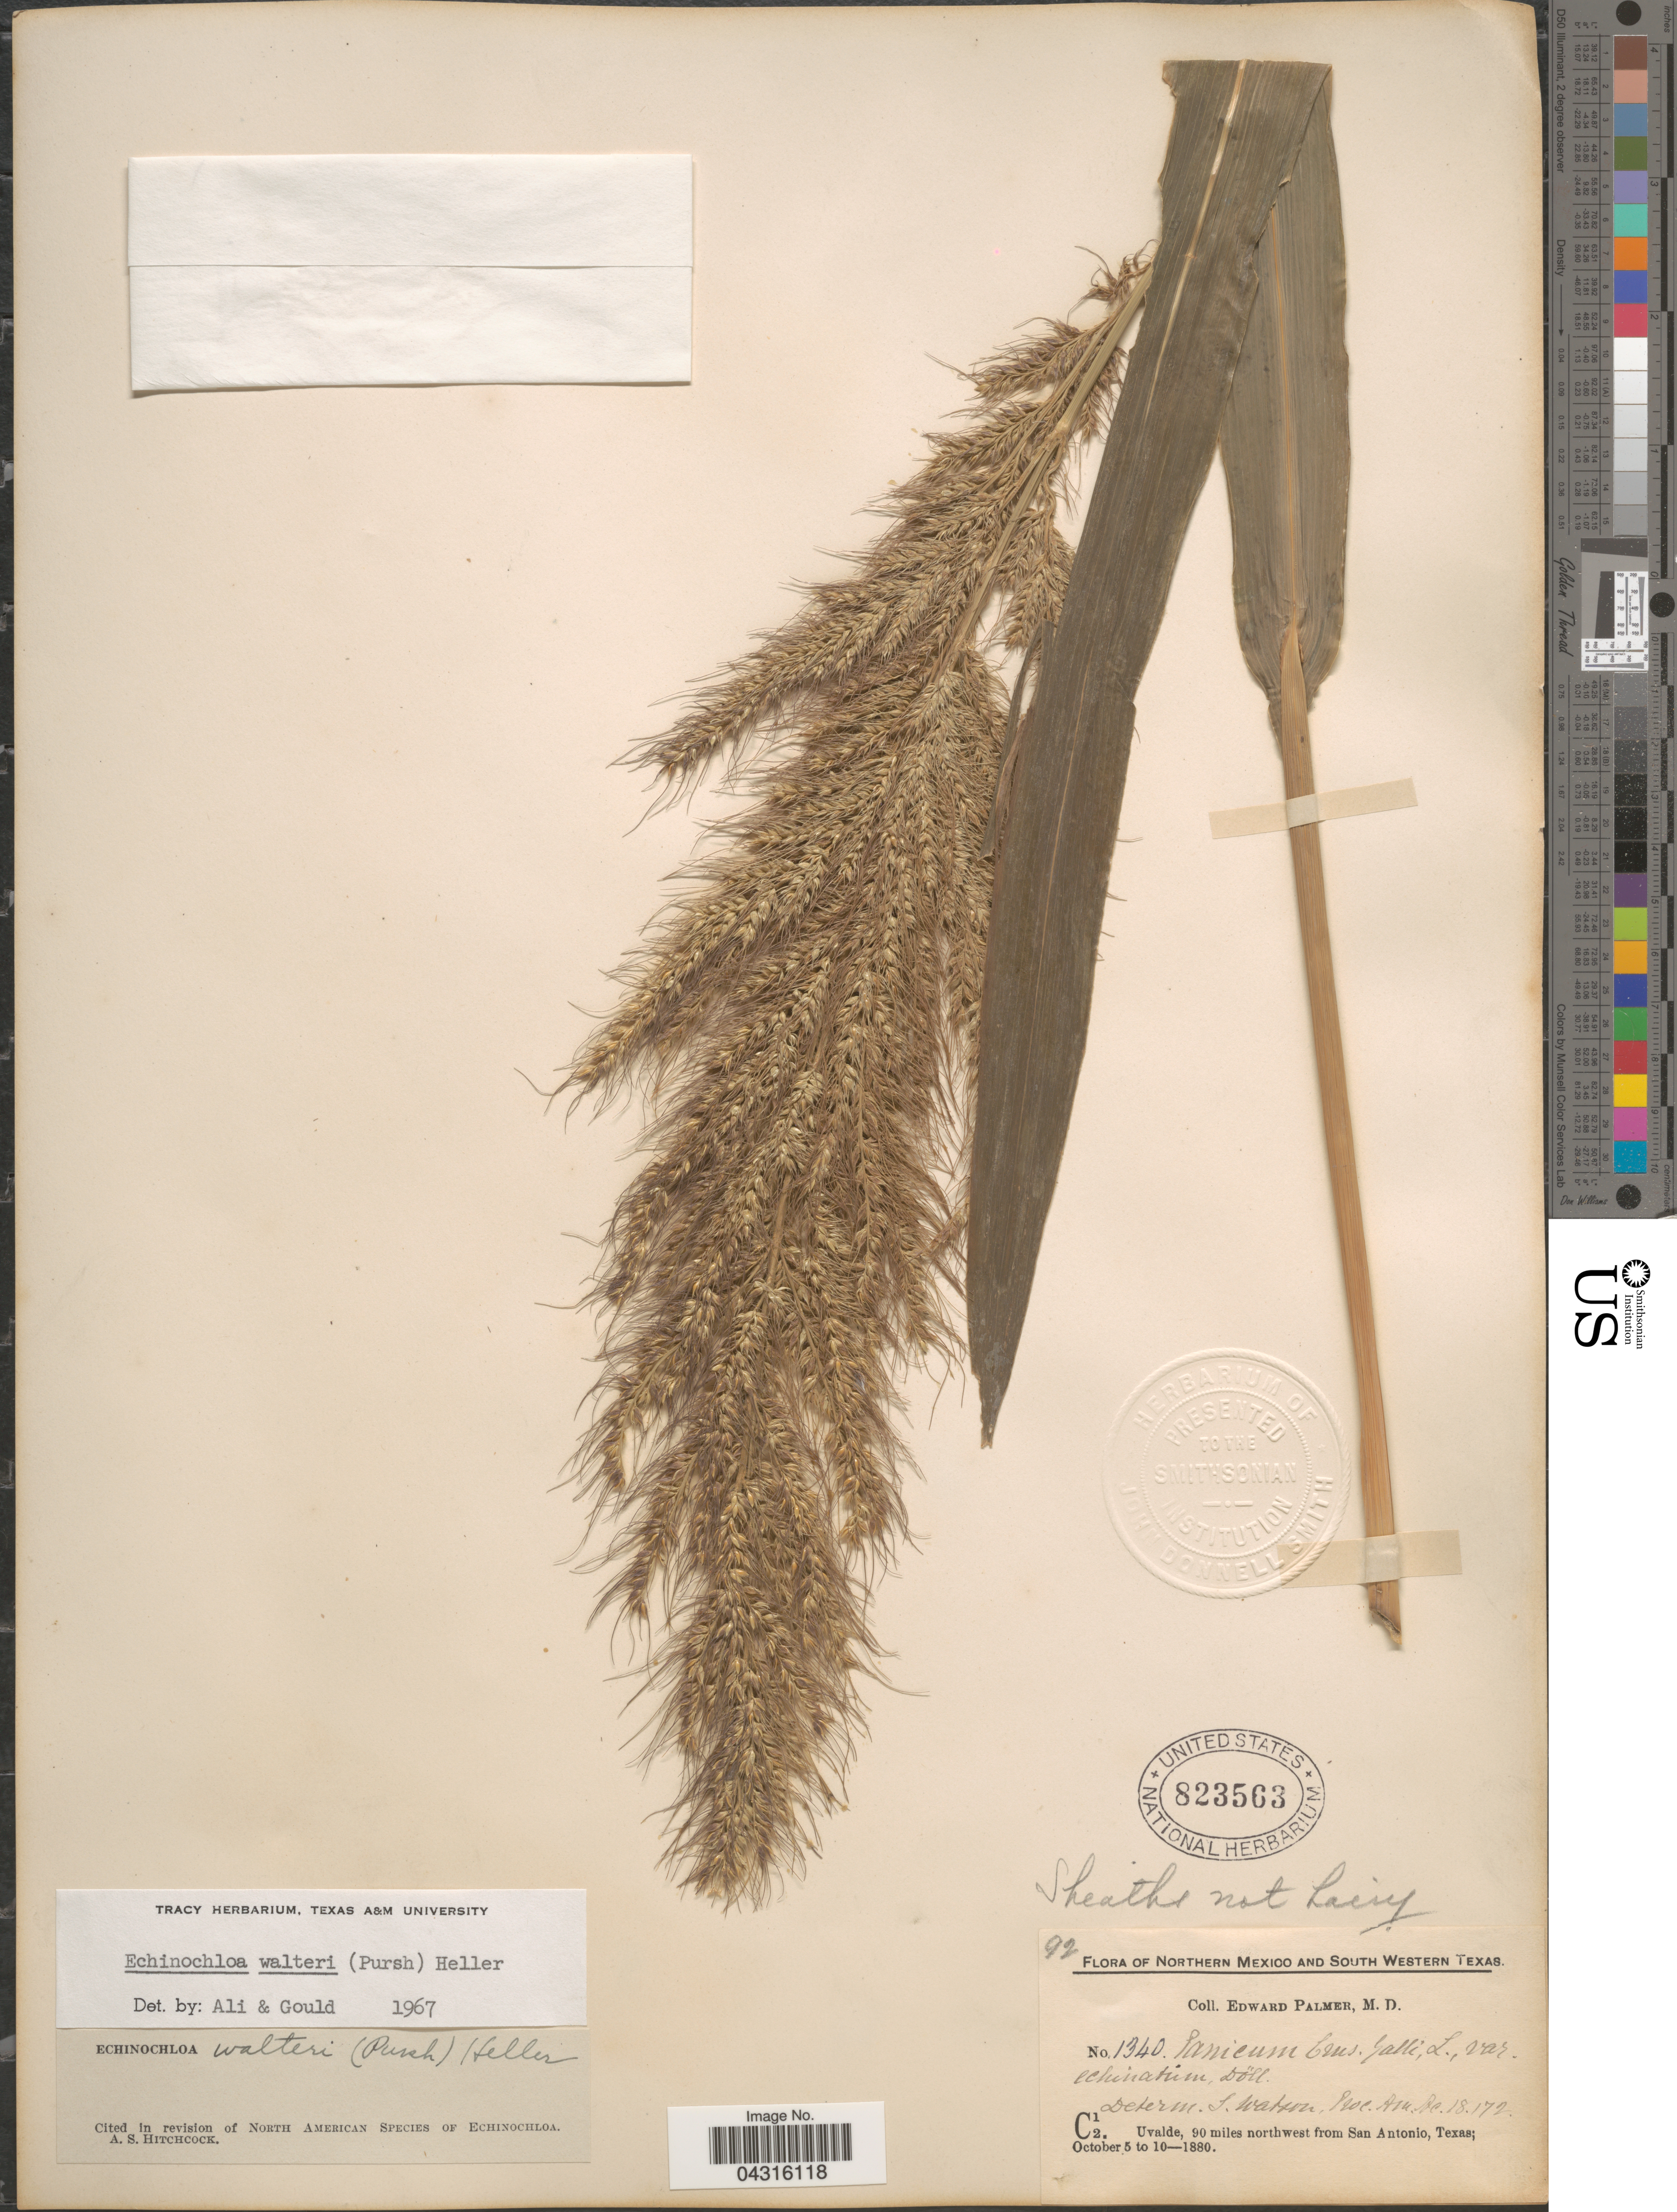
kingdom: Plantae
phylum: Tracheophyta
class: Liliopsida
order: Poales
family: Poaceae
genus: Echinochloa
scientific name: Echinochloa walteri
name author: (Pursh) A. Heller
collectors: E. Palmer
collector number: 1340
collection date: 1880-10-05/1880-10-10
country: United States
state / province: Texas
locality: South Western Texas. Uvalde, 90 miles northwest from San Antonio.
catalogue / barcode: US 823563